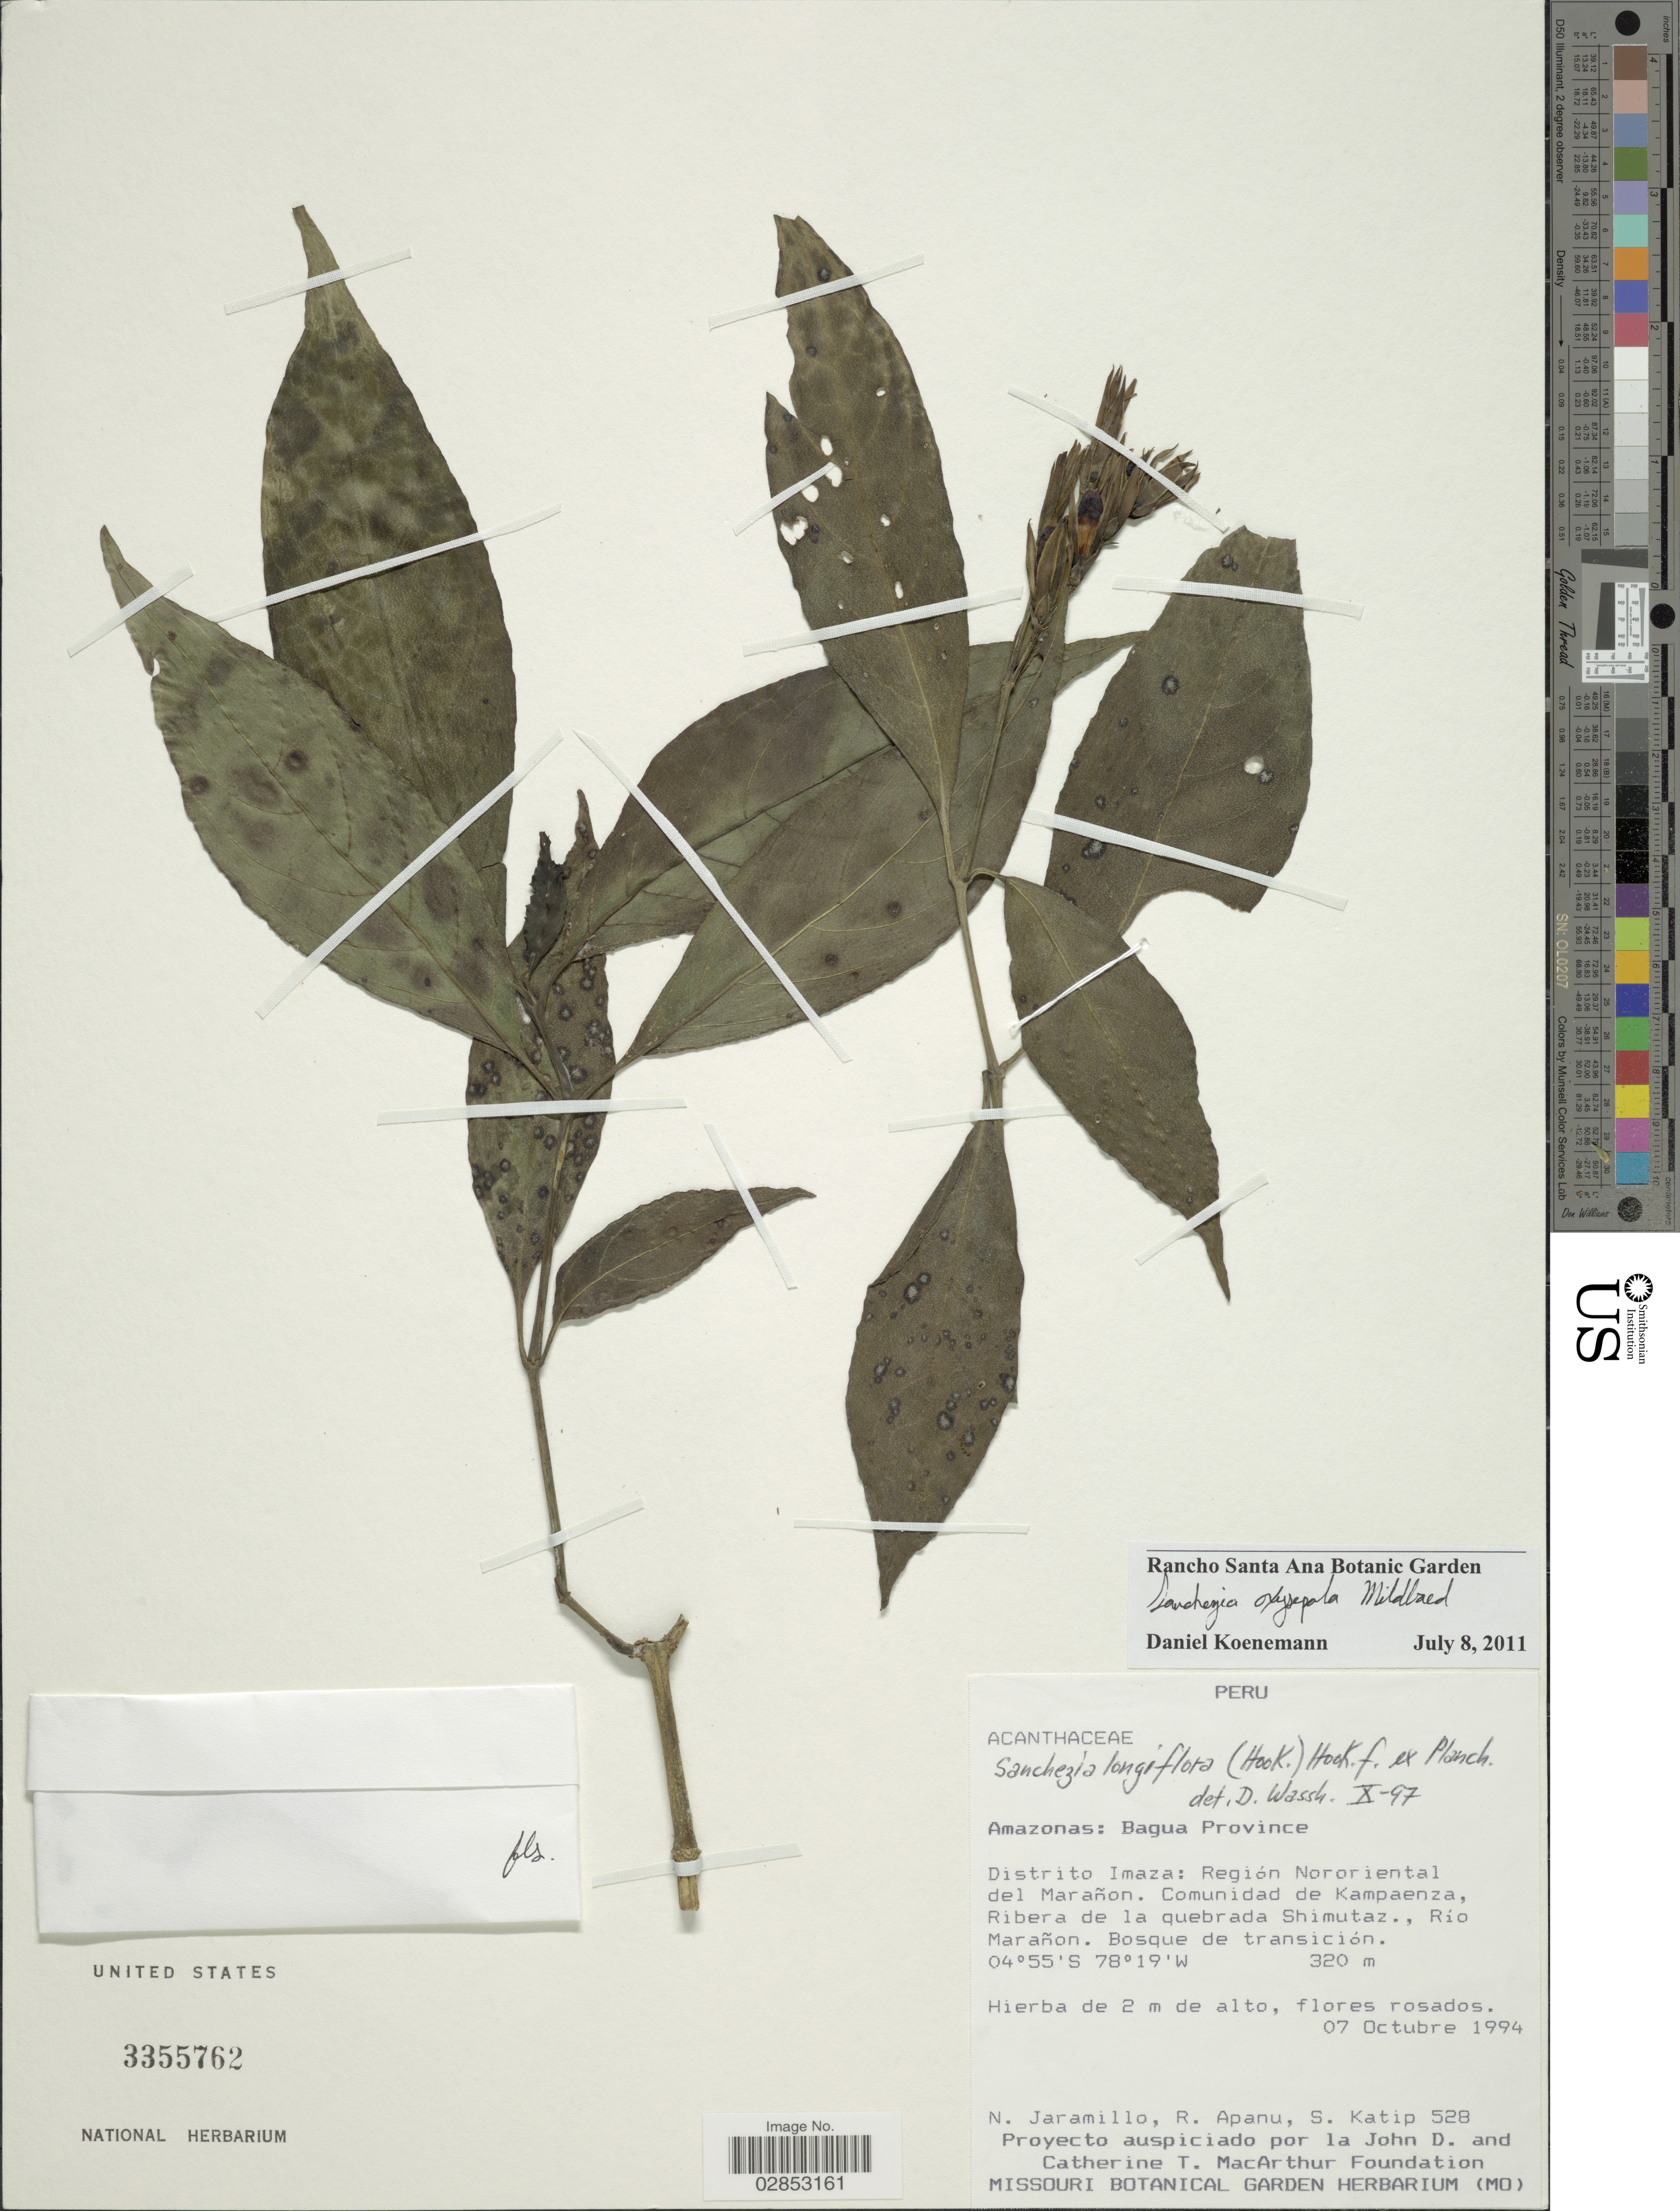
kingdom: Plantae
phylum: Tracheophyta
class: Magnoliopsida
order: Lamiales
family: Acanthaceae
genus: Sanchezia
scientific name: Sanchezia longiflora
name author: (Hook. f.) Hook. f. ex Planch.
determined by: Azevedo, Igor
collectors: N. Jaramillo, R. Apanu & S. Katip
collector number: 528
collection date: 1994-10-07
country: Peru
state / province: Amazonas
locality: Bagua Province, Distrito Imaza: Región Nororiental del Marañon, Comunidad de Kampaenza, Ribera de la quebrada Shimutaz, Rio Marañon.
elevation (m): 320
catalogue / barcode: US 3355762